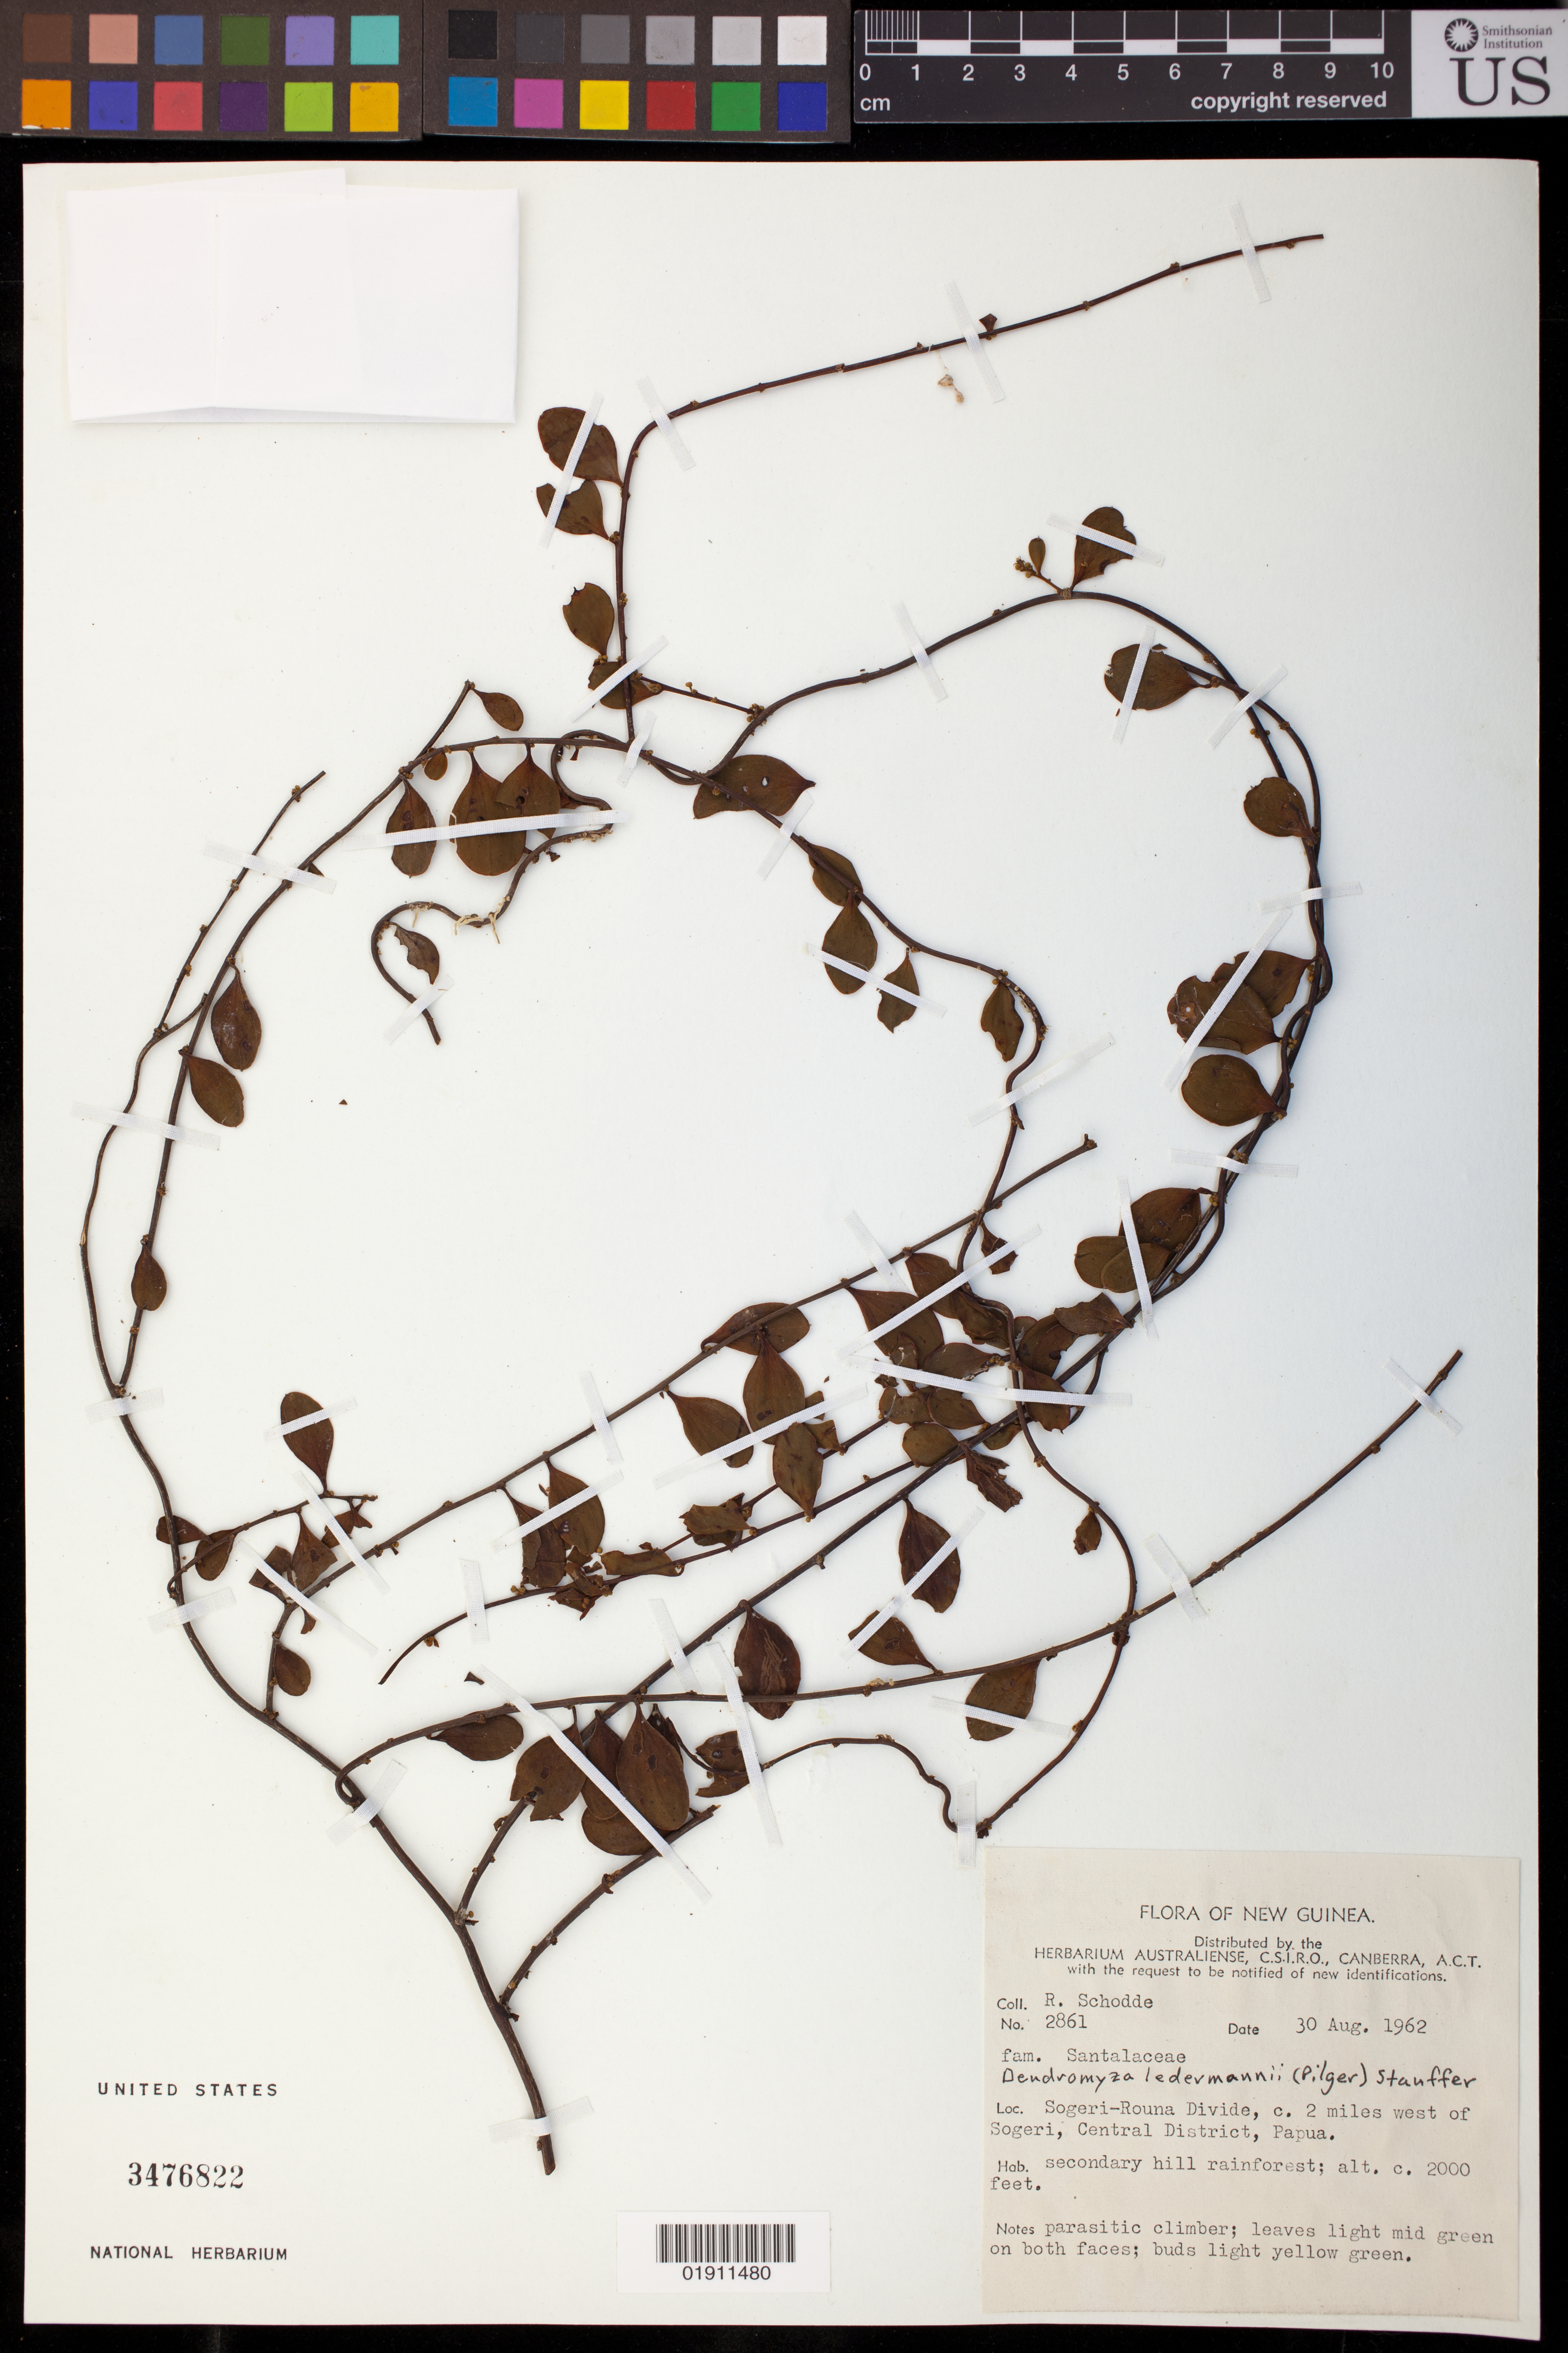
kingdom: Plantae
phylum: Tracheophyta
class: Magnoliopsida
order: Santalales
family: Amphorogynaceae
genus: Dendromyza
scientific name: Dendromyza ledermannii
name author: (Pilg.) Stauffer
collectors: R. Schodde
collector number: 2861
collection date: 1962-08-30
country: Papua New Guinea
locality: Sogeri-Rouna Divide, c. 2 miles west of Sogeri, Central District, Papua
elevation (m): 610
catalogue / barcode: US 3476822